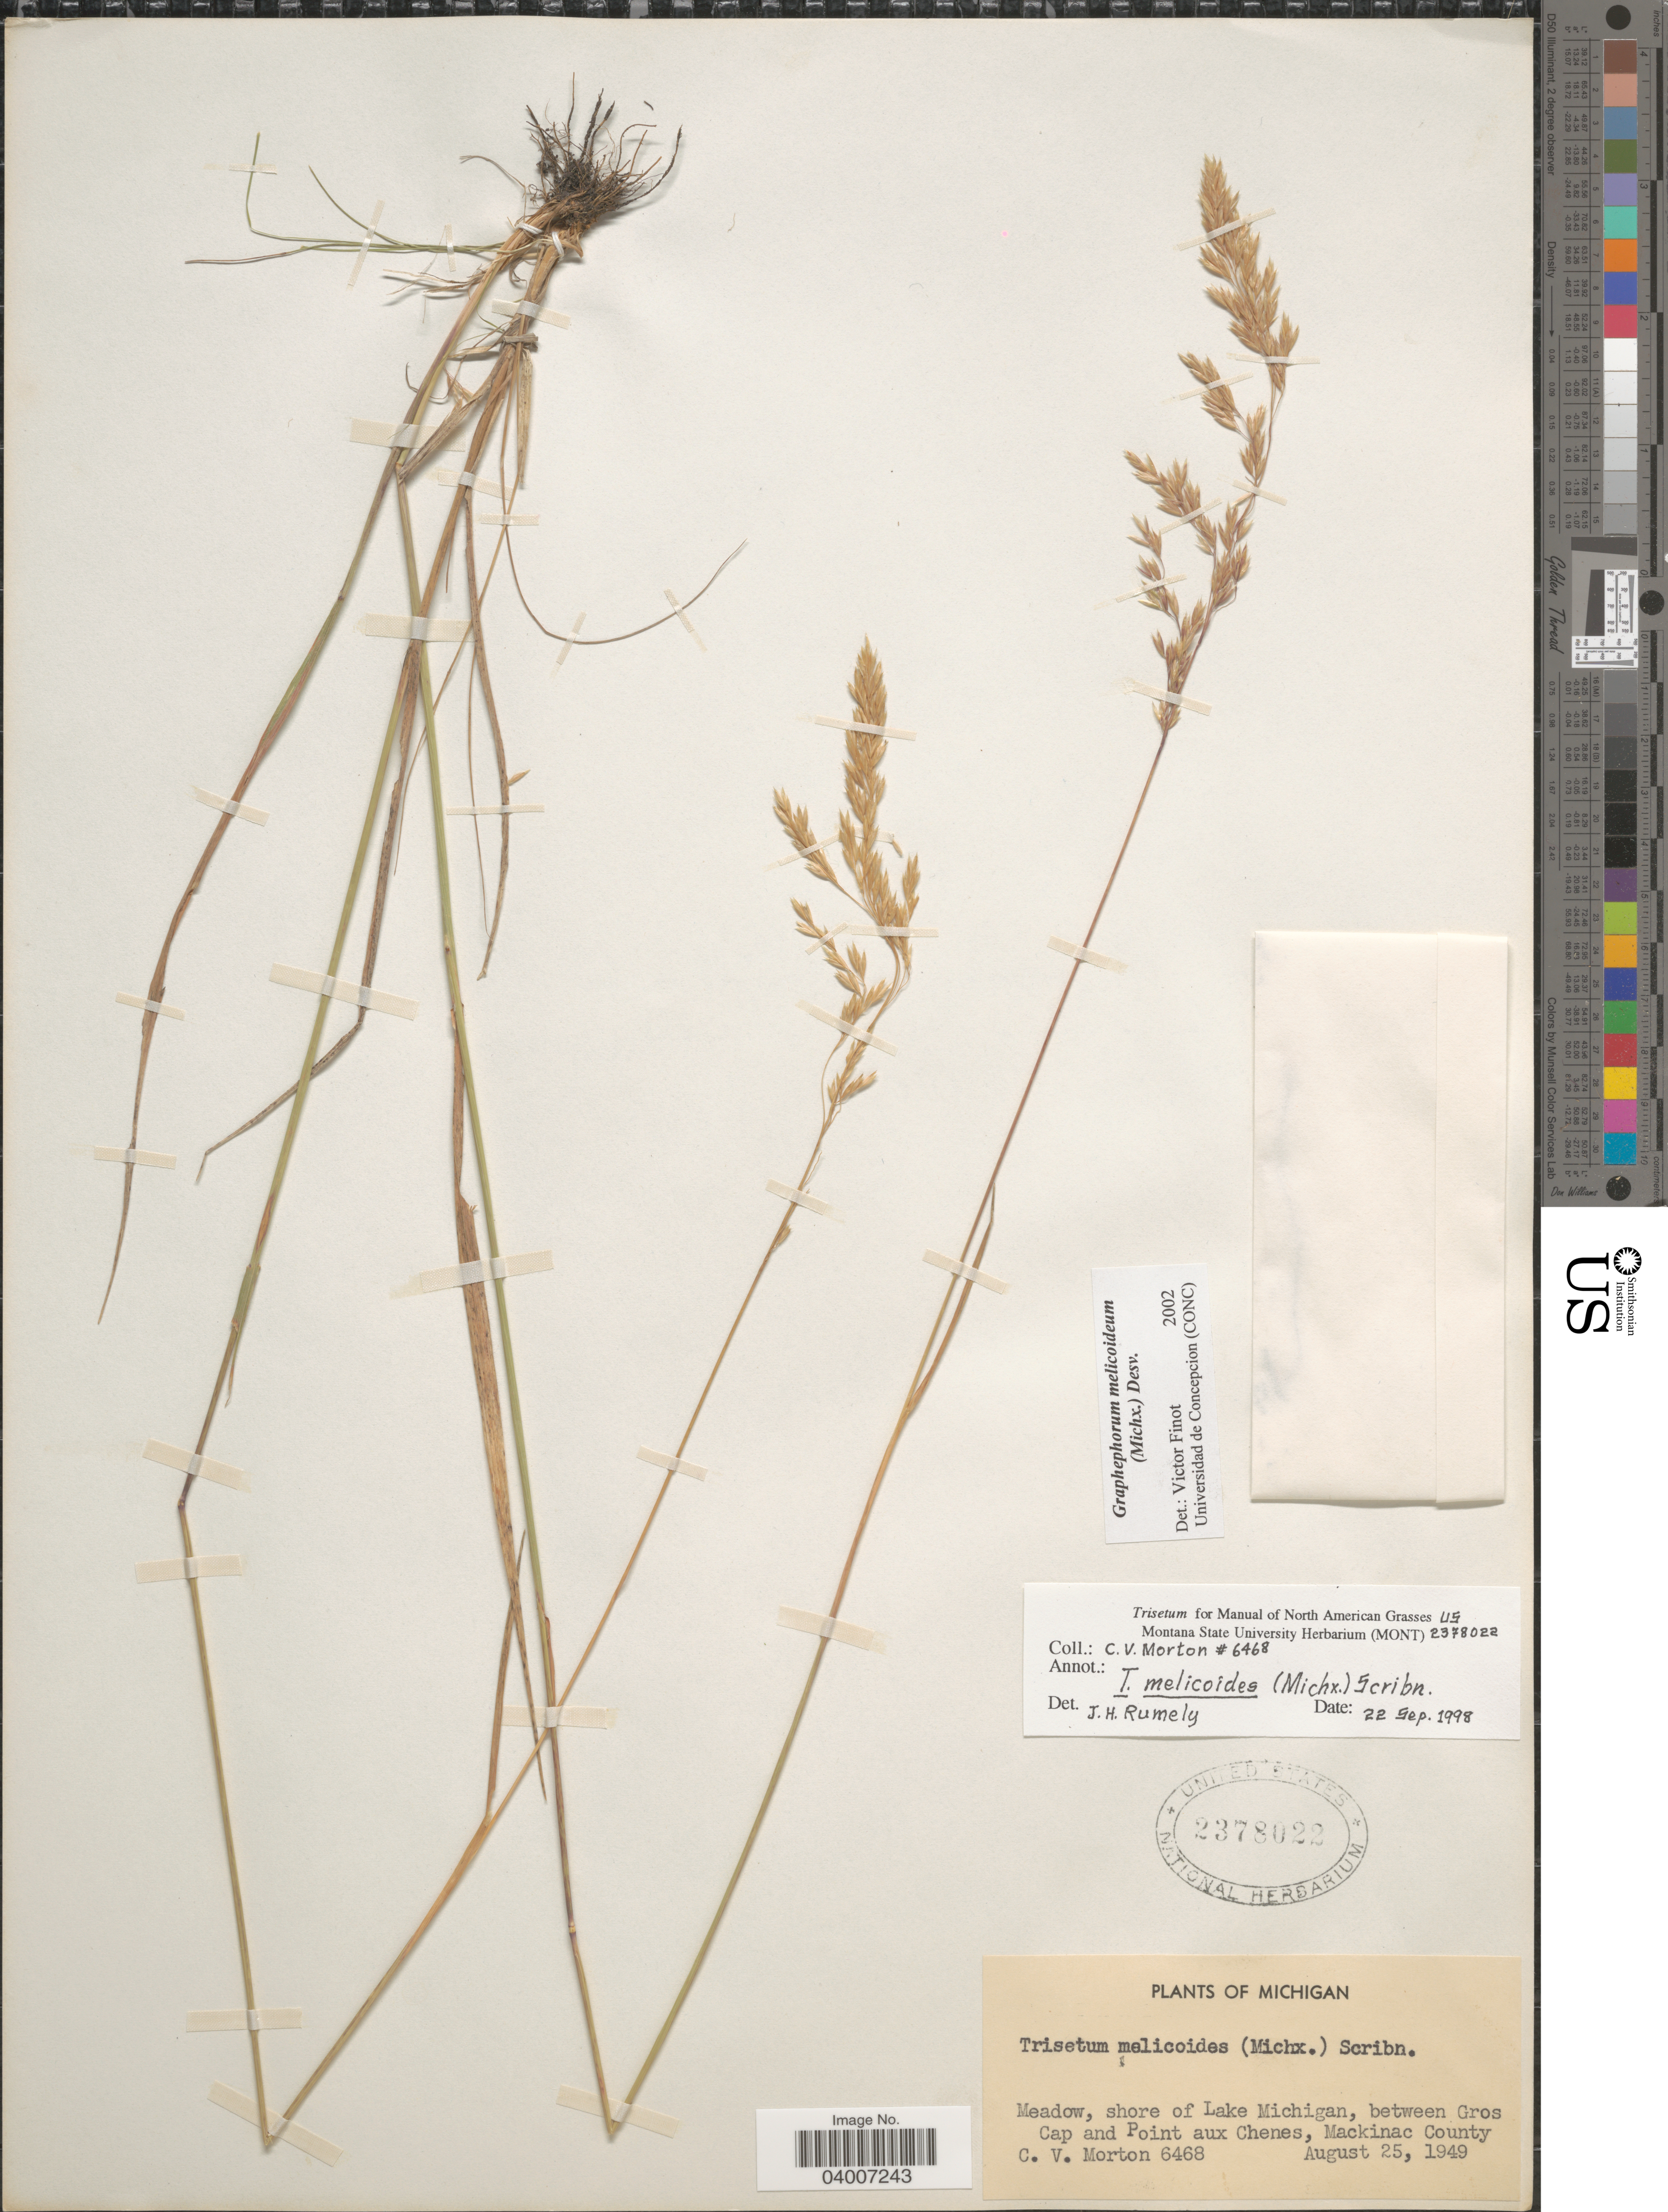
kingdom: Plantae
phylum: Tracheophyta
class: Liliopsida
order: Poales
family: Poaceae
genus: Graphephorum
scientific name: Graphephorum melicoides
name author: (F. Michx.) Desv.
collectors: C. V. Morton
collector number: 6468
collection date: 1949-08-25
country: United States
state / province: Michigan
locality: Meadow, shore of Lake Michigan, between Gros cap and Point aux Chenes, Mackinac County.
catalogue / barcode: US 2378022